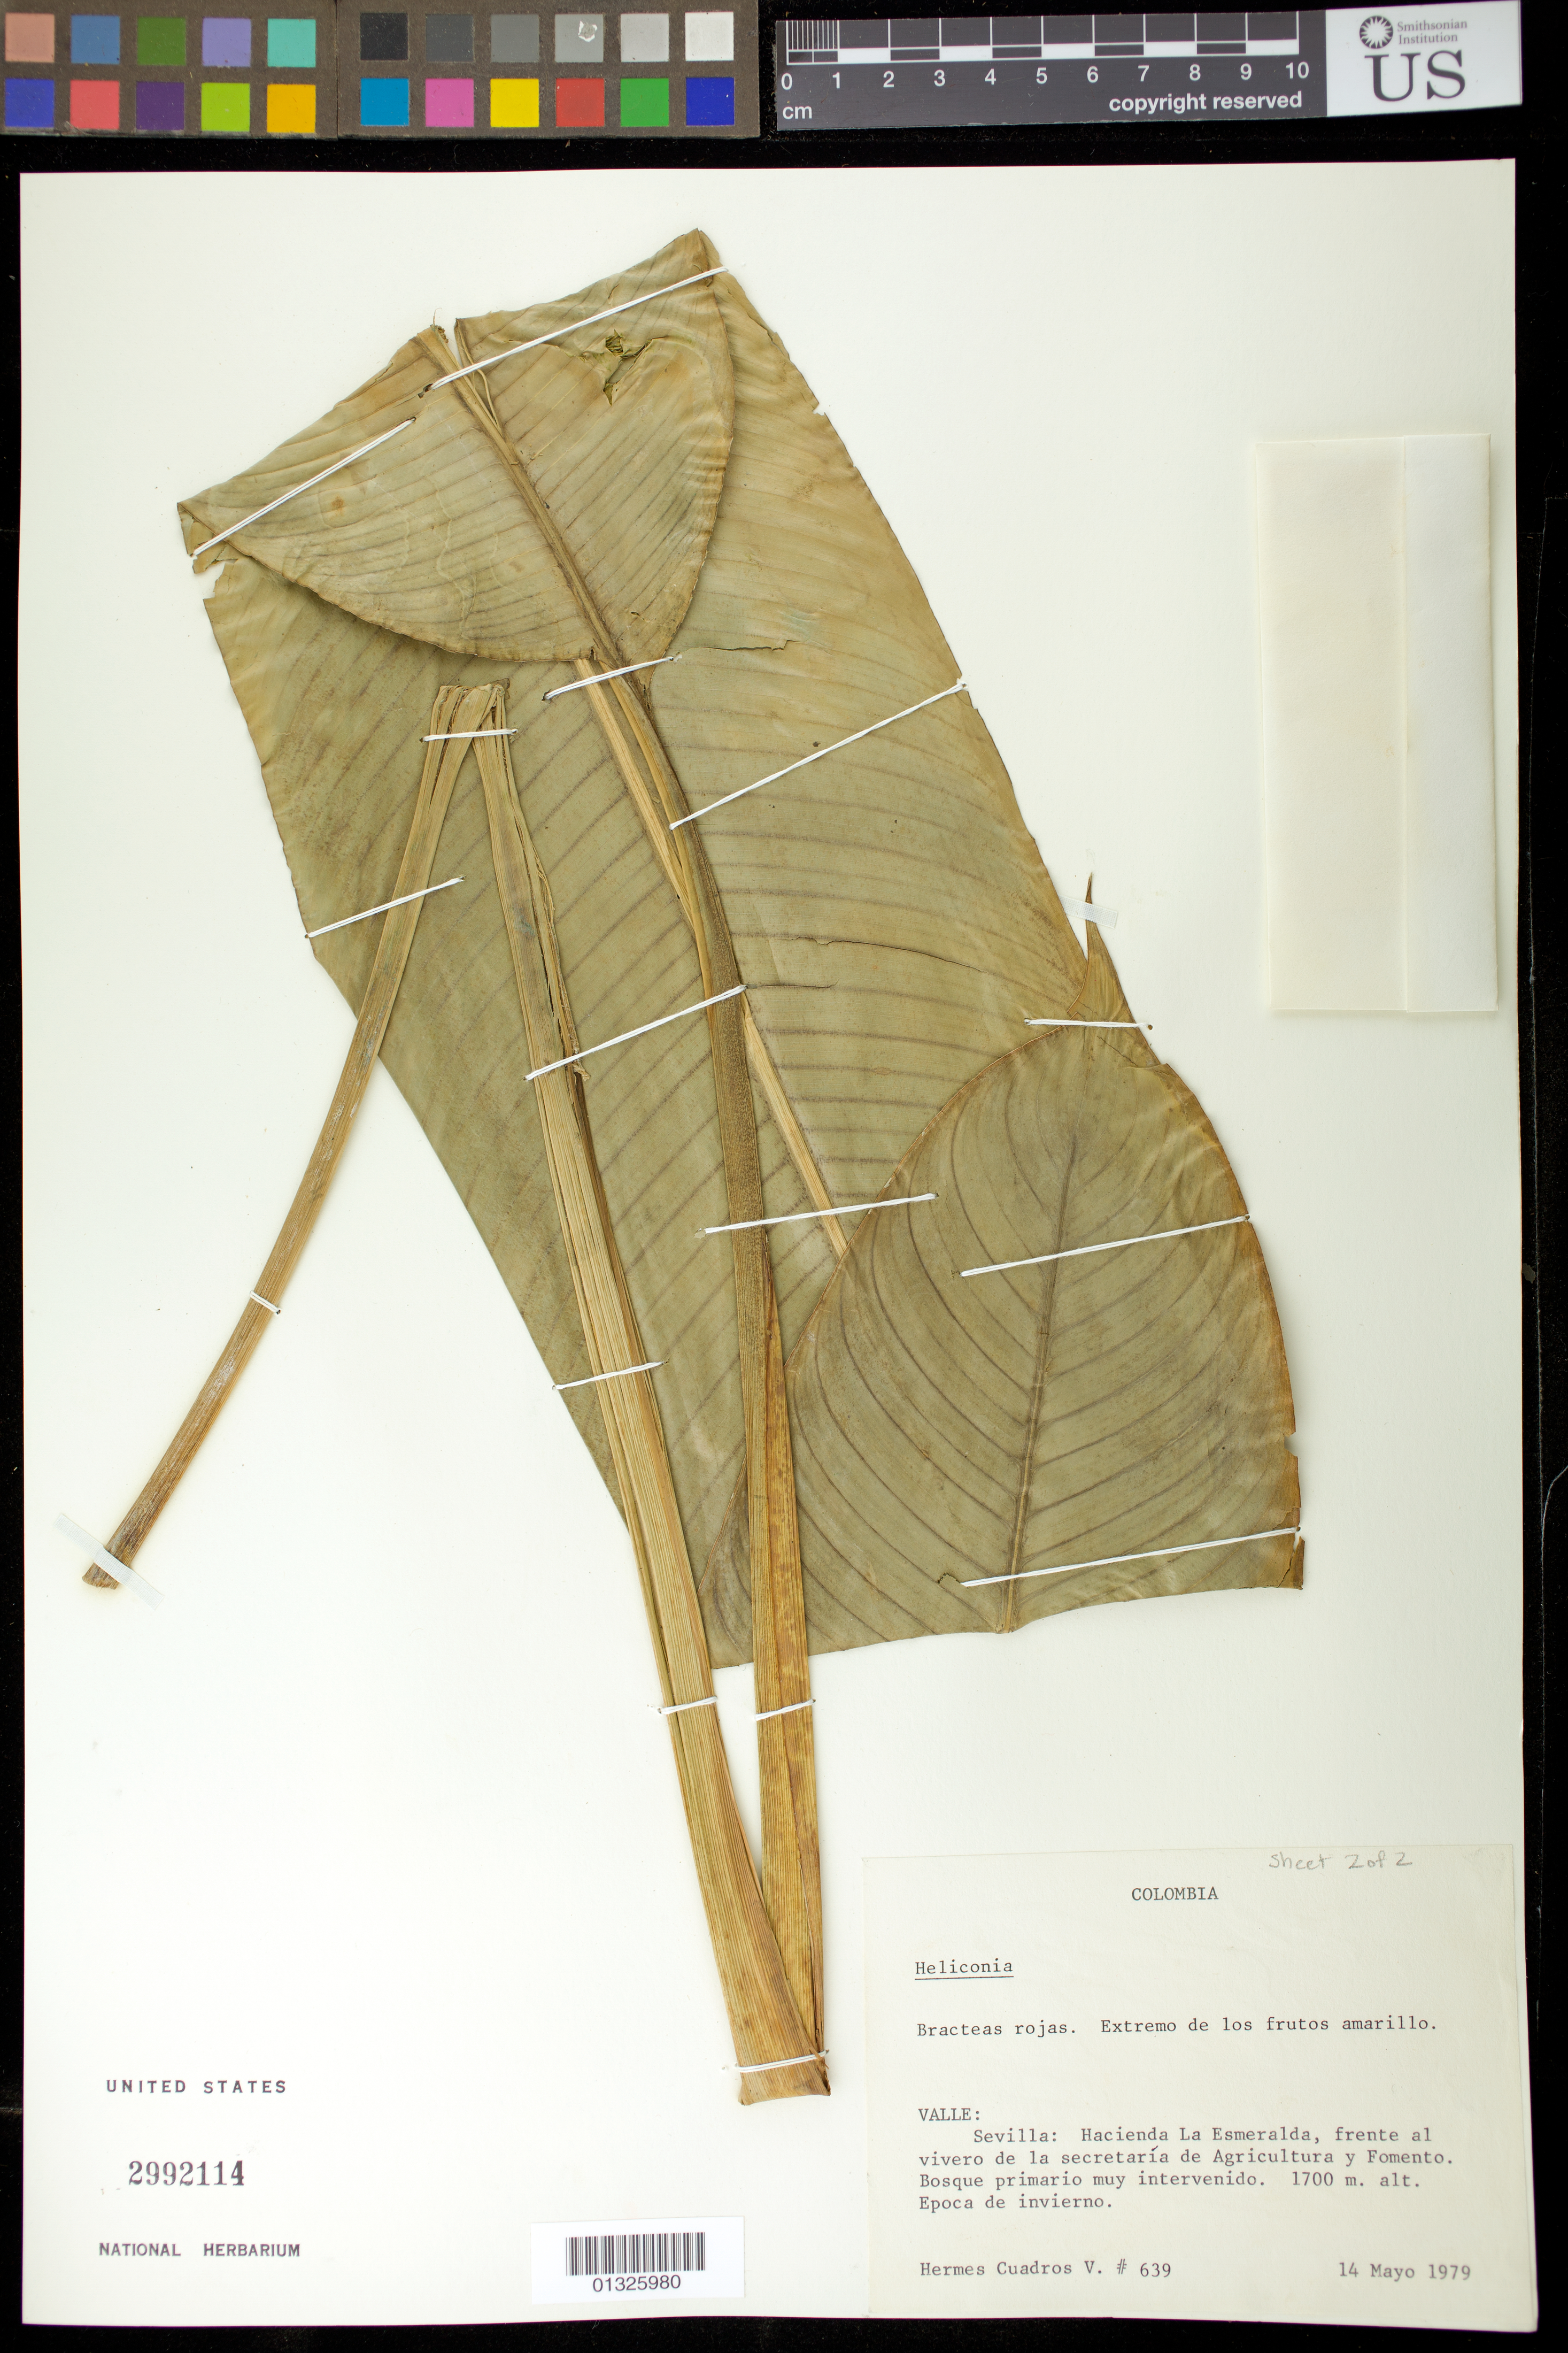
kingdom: Plantae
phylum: Tracheophyta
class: Liliopsida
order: Zingiberales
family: Heliconiaceae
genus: Heliconia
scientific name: Heliconia sp.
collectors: H. Cuadros V.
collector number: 639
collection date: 1979-05-14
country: Colombia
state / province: Valle del Cauca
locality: Sevilla, Hacienda La Esmeralda, frente al vivero de la secretaria de Agricultura y Fomento.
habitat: Bosque primario muy intervenido.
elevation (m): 1700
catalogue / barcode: US 2992114